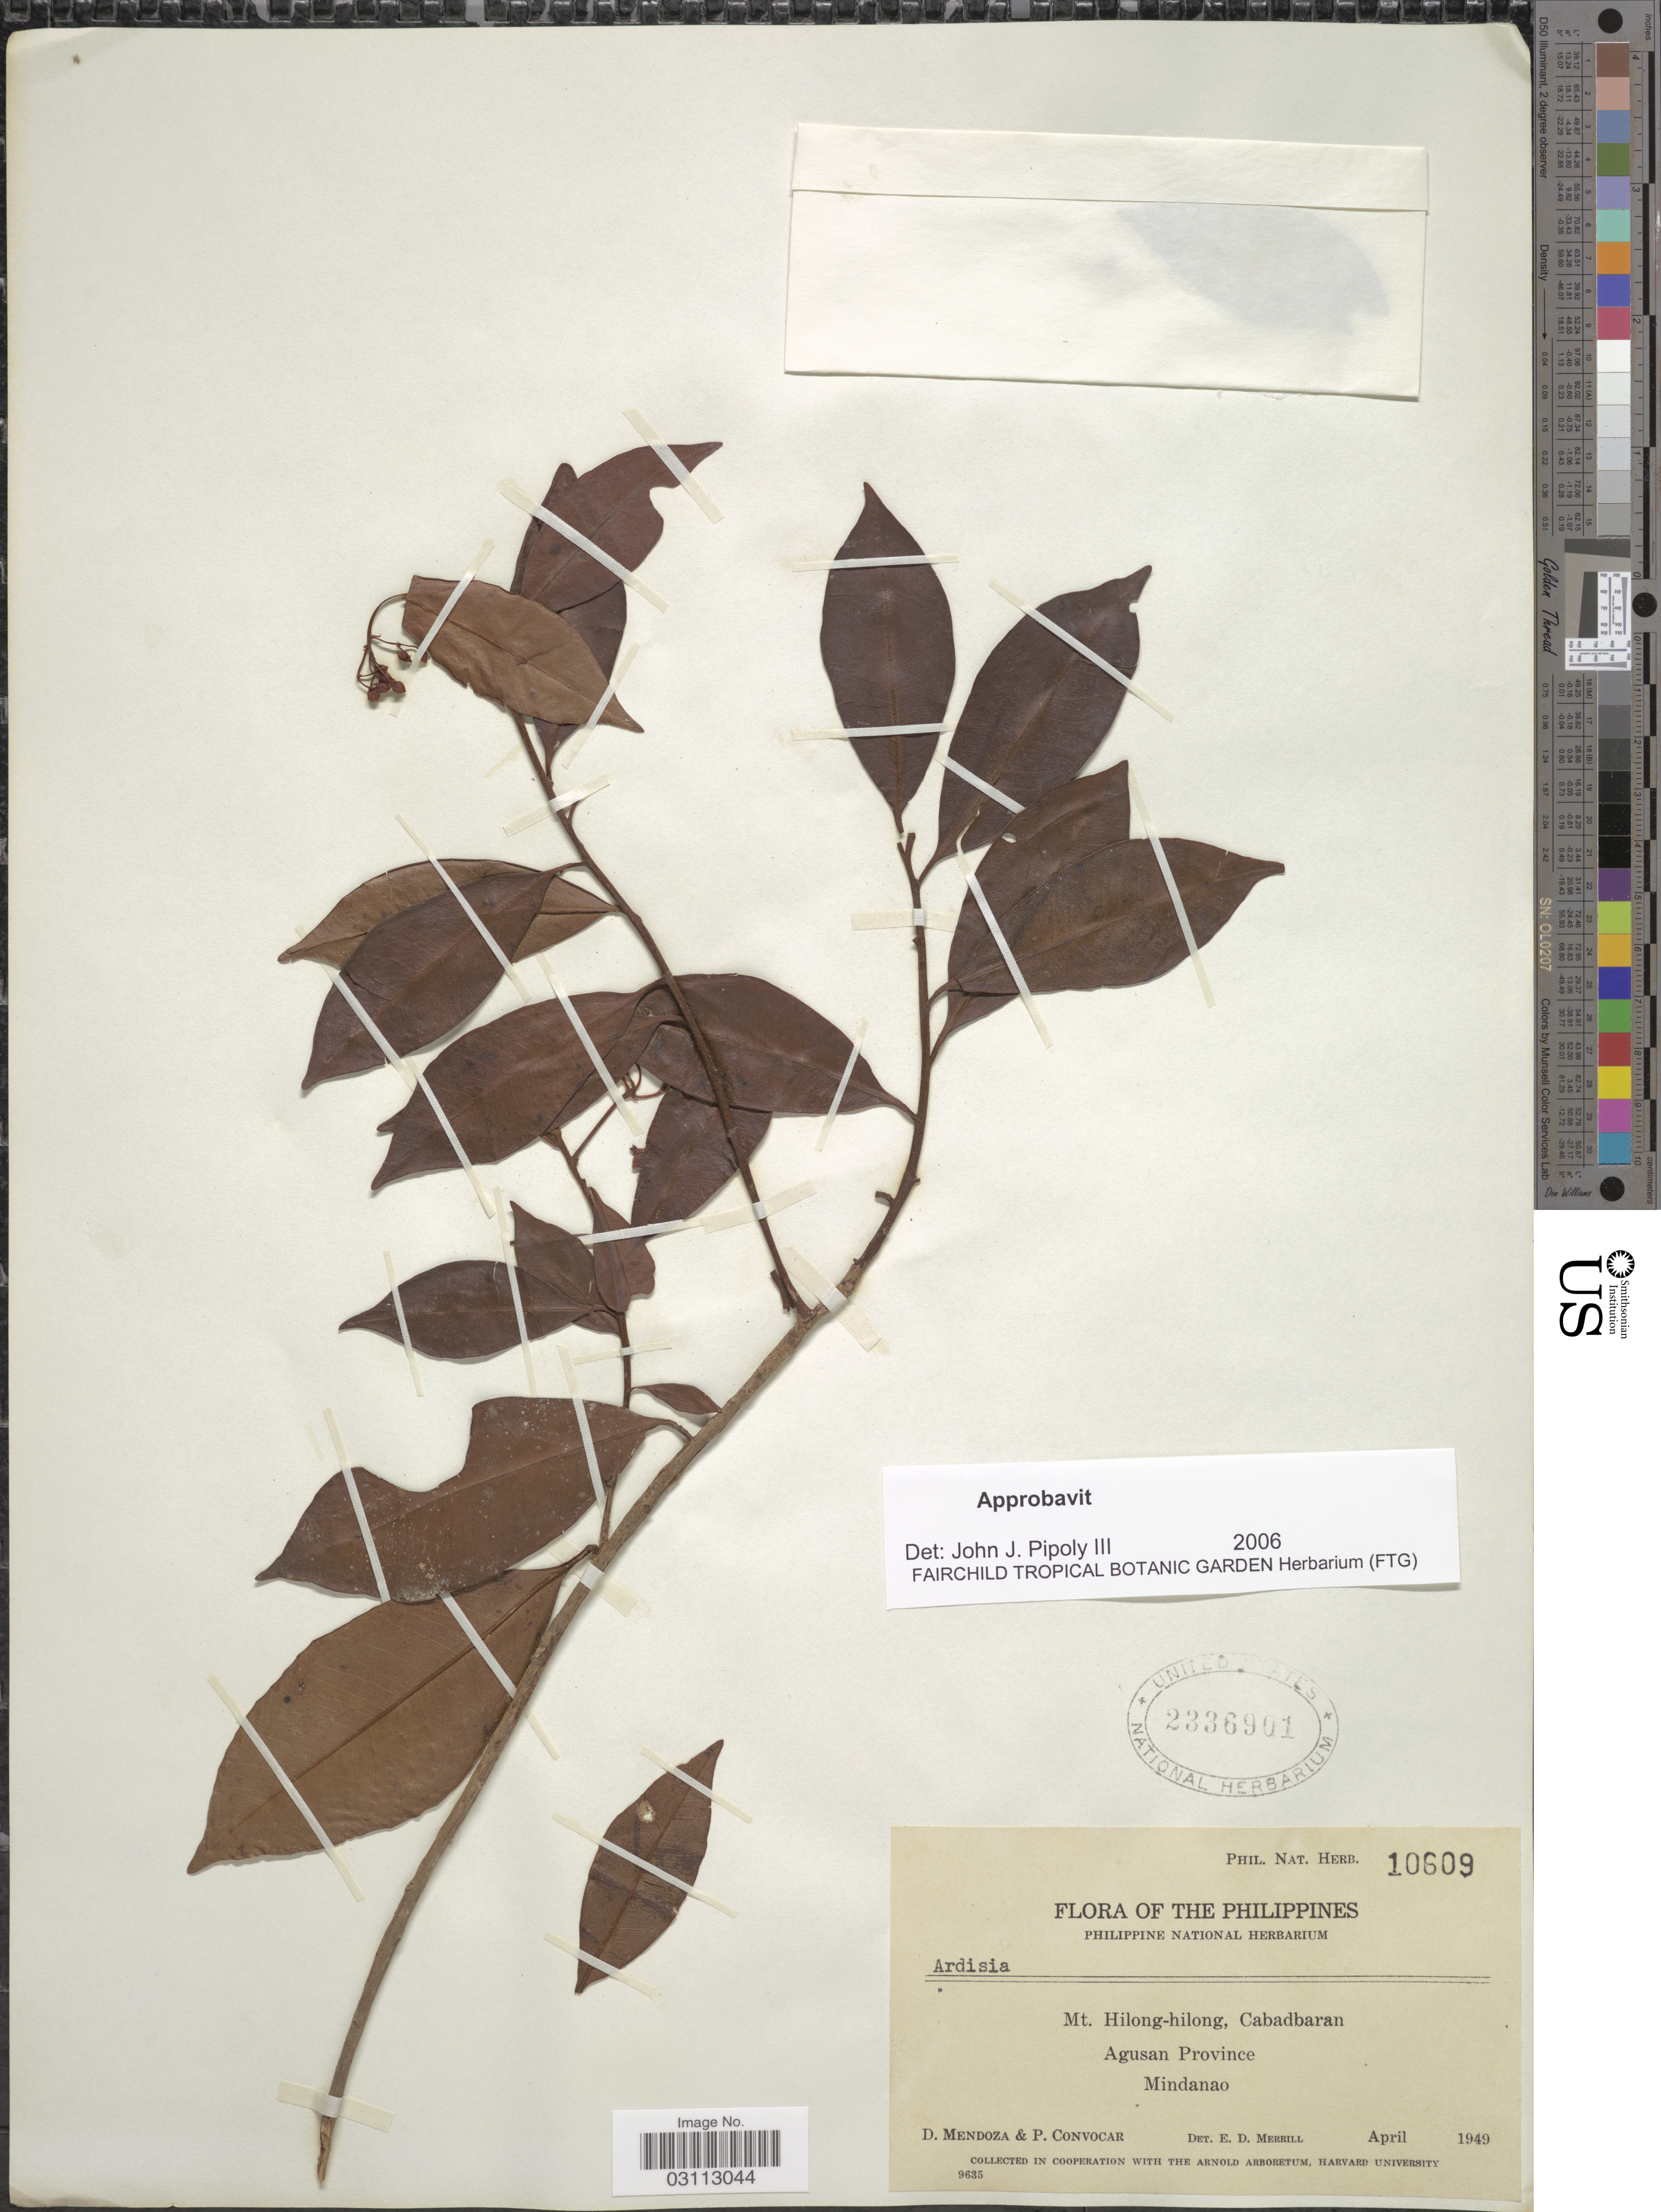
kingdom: Plantae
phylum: Tracheophyta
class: Magnoliopsida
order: Ericales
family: Primulaceae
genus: Ardisia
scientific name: Ardisia sp.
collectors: D. Mendoza & P. Convocar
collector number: Phil. Nat. Herb. 10609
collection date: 1949-04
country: Philippines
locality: Mt. Hilong-hilong, Cabadbaran. Agusan Province. Mindanao.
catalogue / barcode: US 2336901